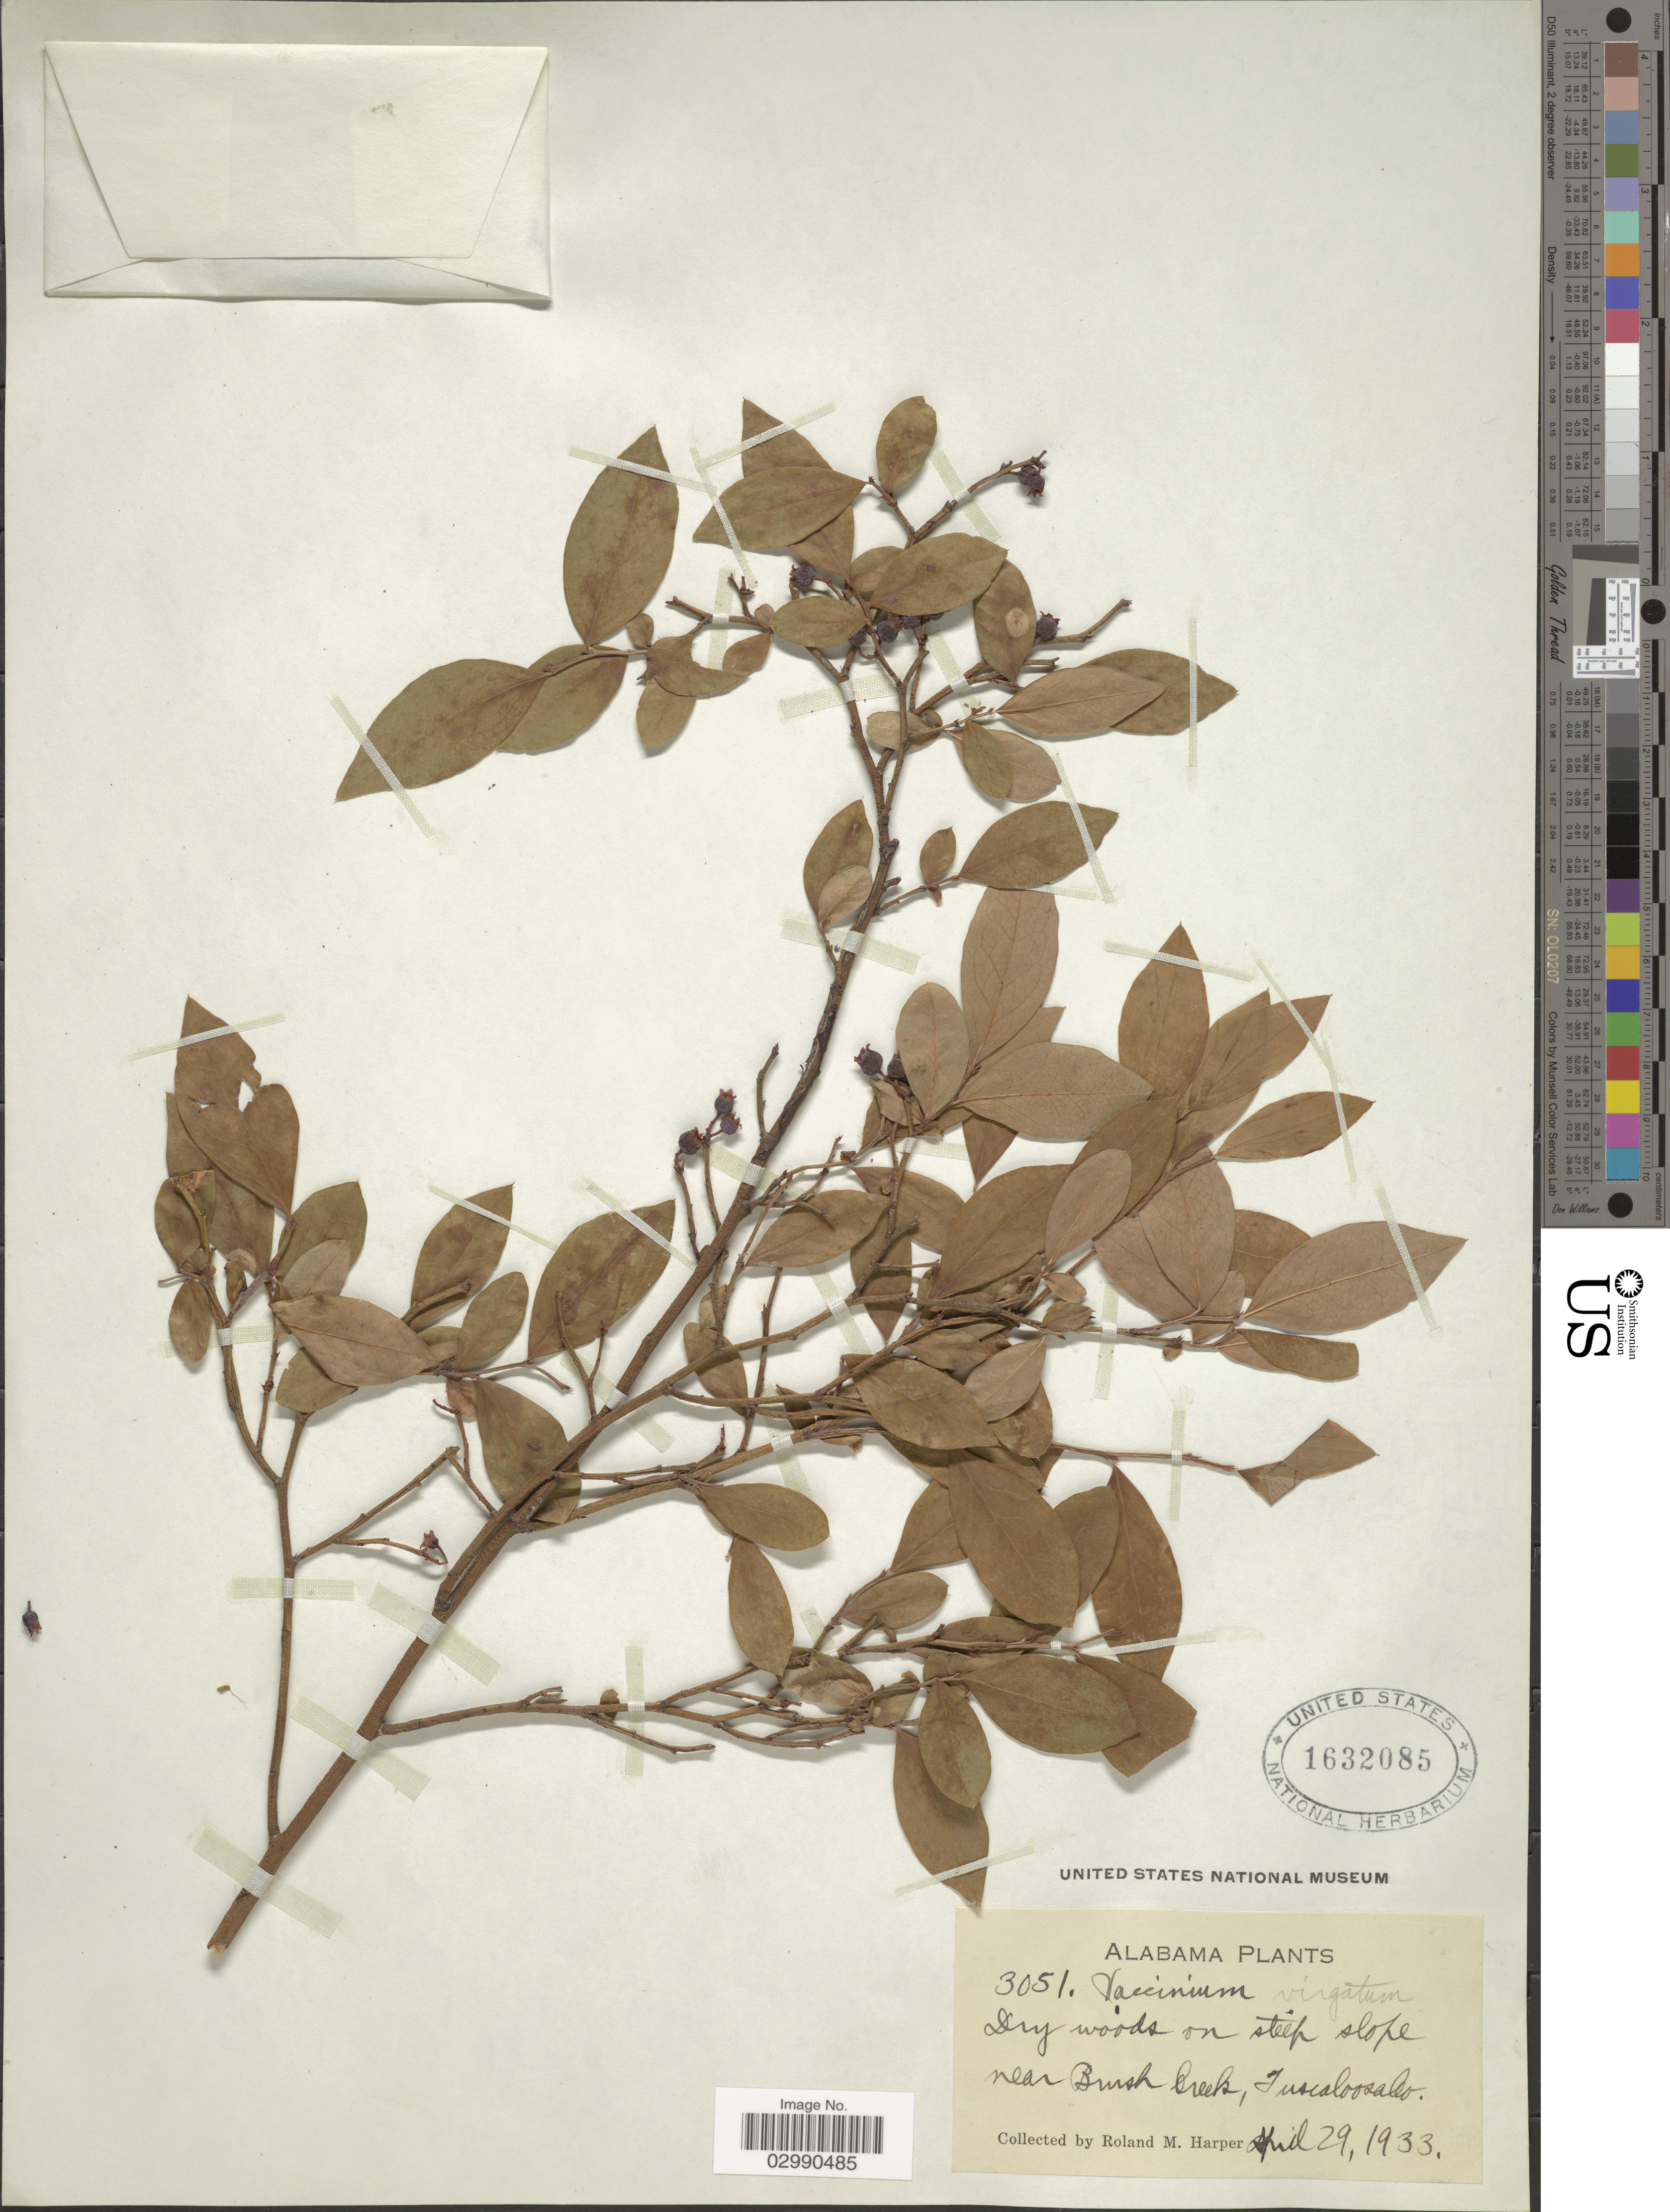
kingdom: Plantae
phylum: Tracheophyta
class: Magnoliopsida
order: Ericales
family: Ericaceae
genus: Vaccinium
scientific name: Vaccinium virgatum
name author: Aiton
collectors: R. M. Harper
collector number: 3051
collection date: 1933-04-29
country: United States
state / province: Alabama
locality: Near Brush Creek, Tuscaloosa Co.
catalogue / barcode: US 1632085